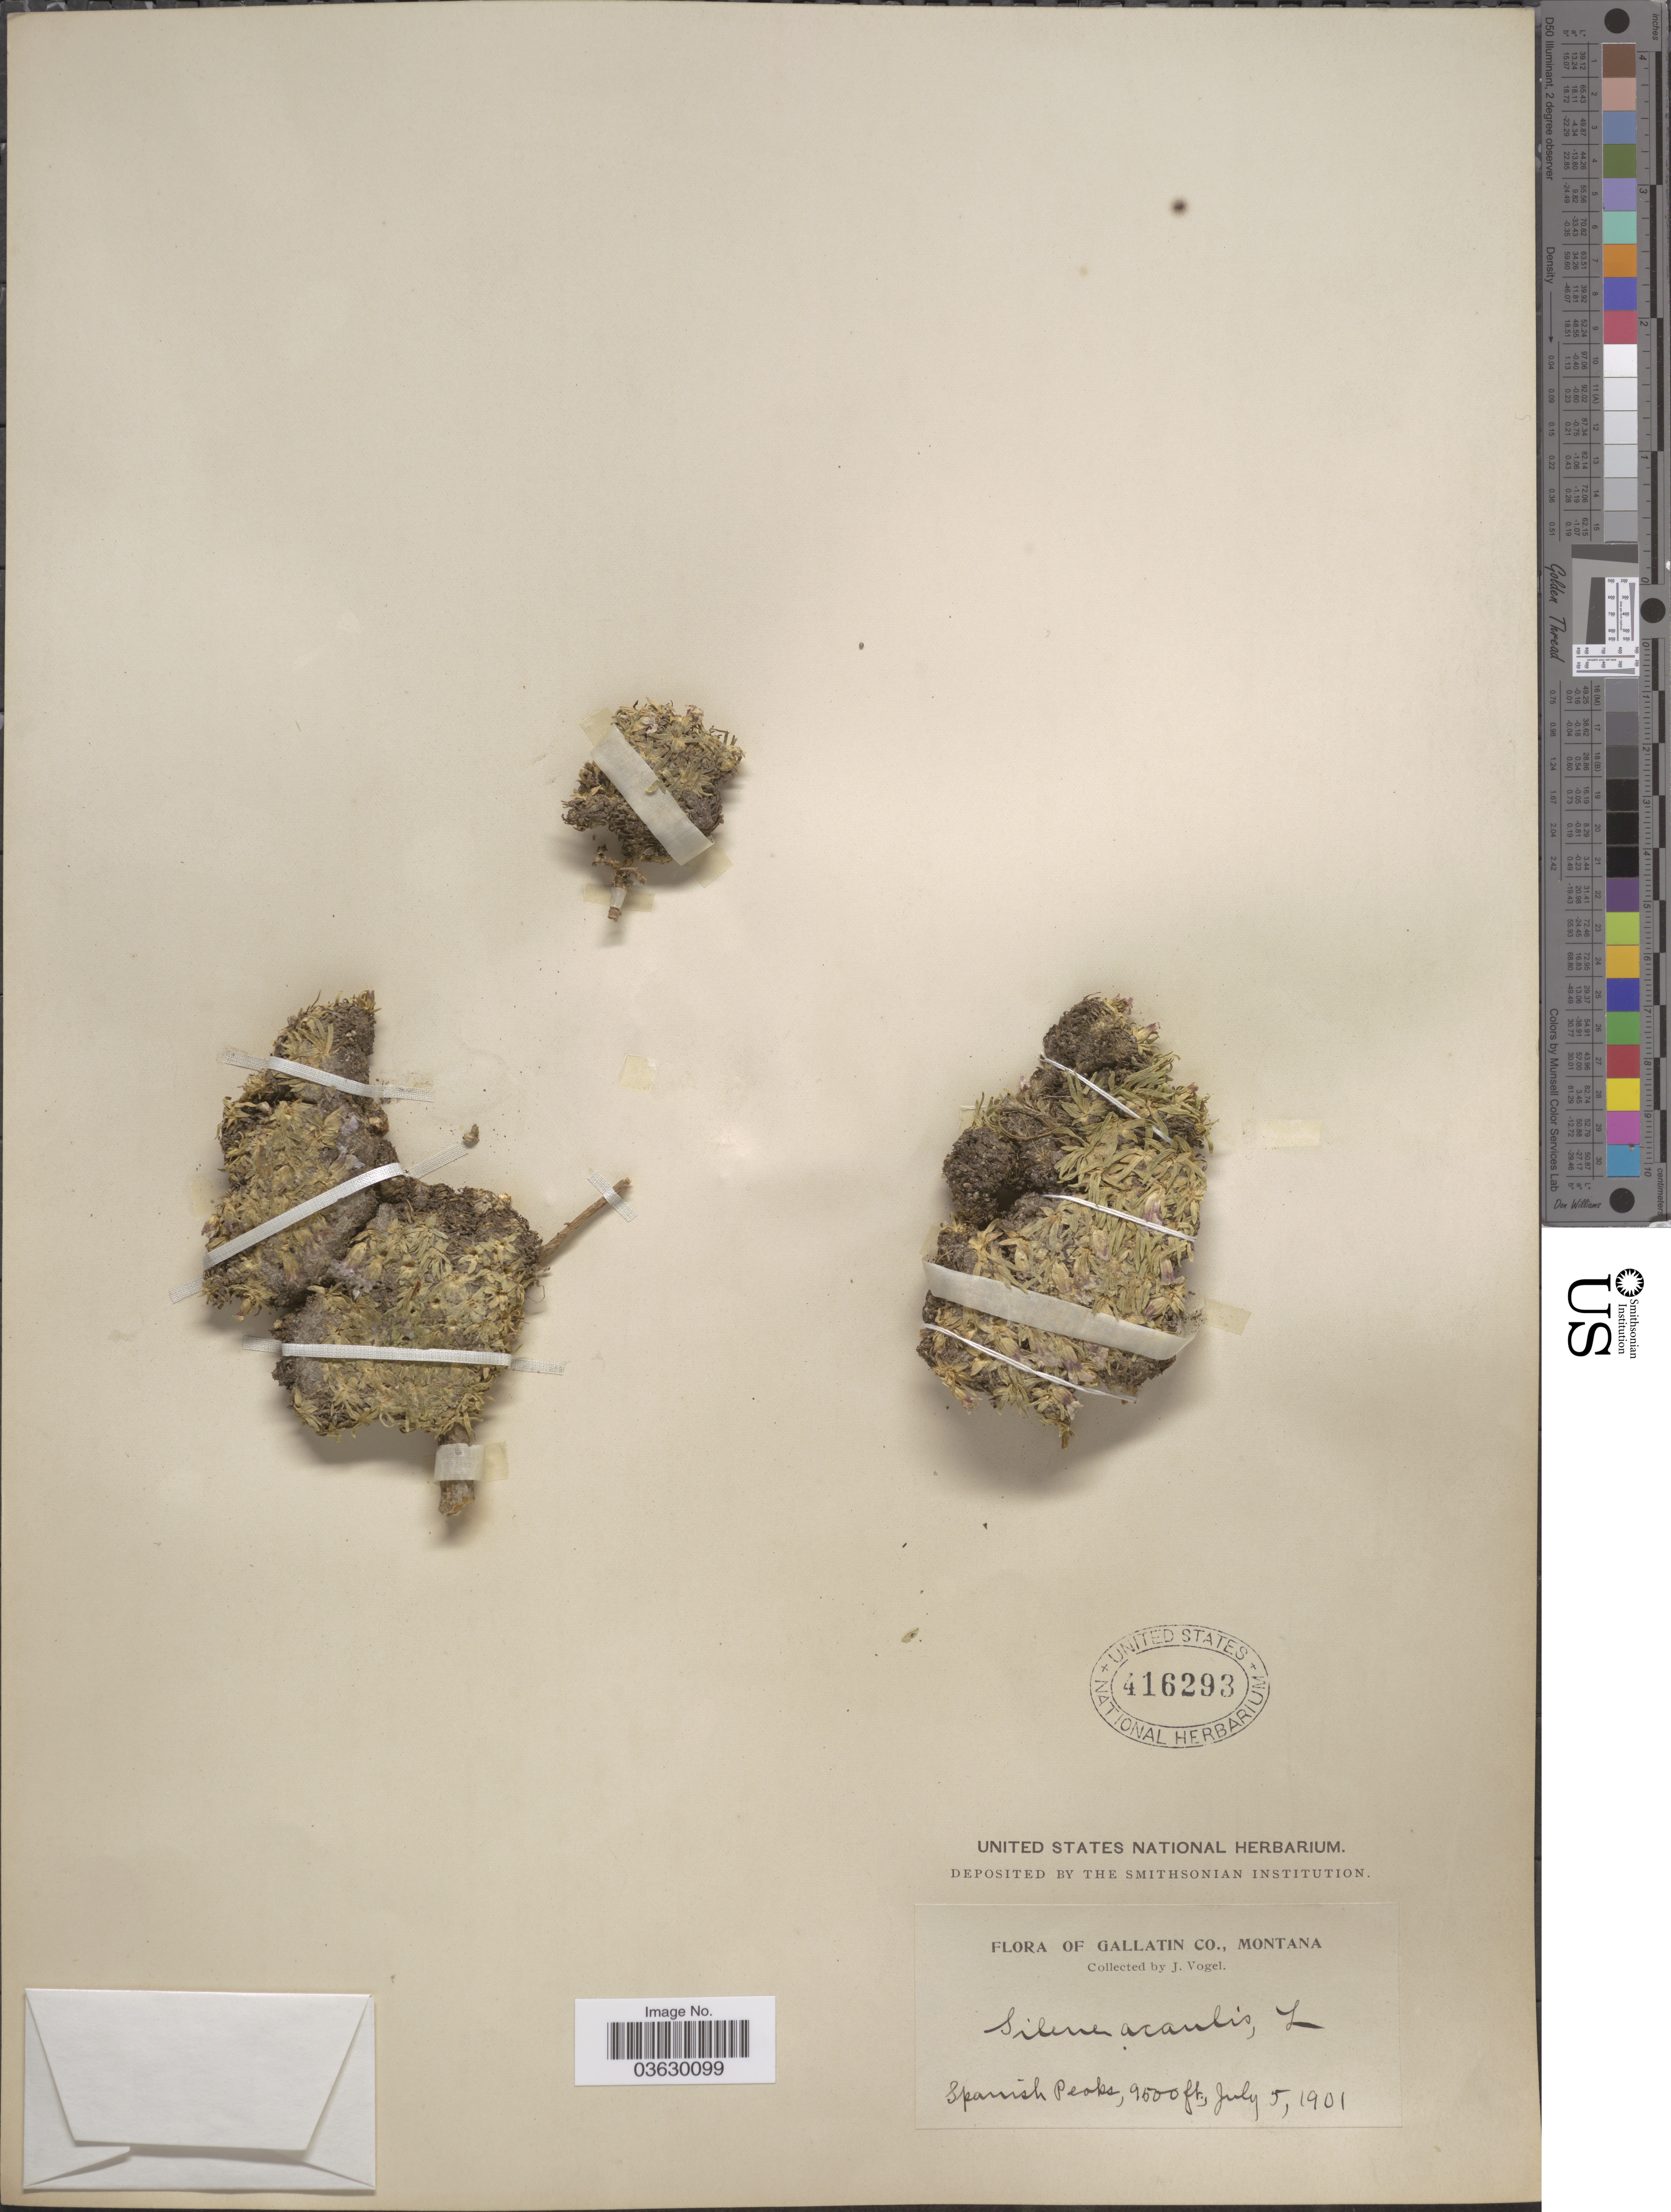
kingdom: Plantae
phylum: Tracheophyta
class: Magnoliopsida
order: Caryophyllales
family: Caryophyllaceae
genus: Silene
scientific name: Silene acaulis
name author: (L.) Jacq.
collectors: J. Vogel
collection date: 1901-07-05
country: United States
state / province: Montana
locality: Gallatin Co. Spanish Peaks.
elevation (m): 2896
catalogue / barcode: US 416293